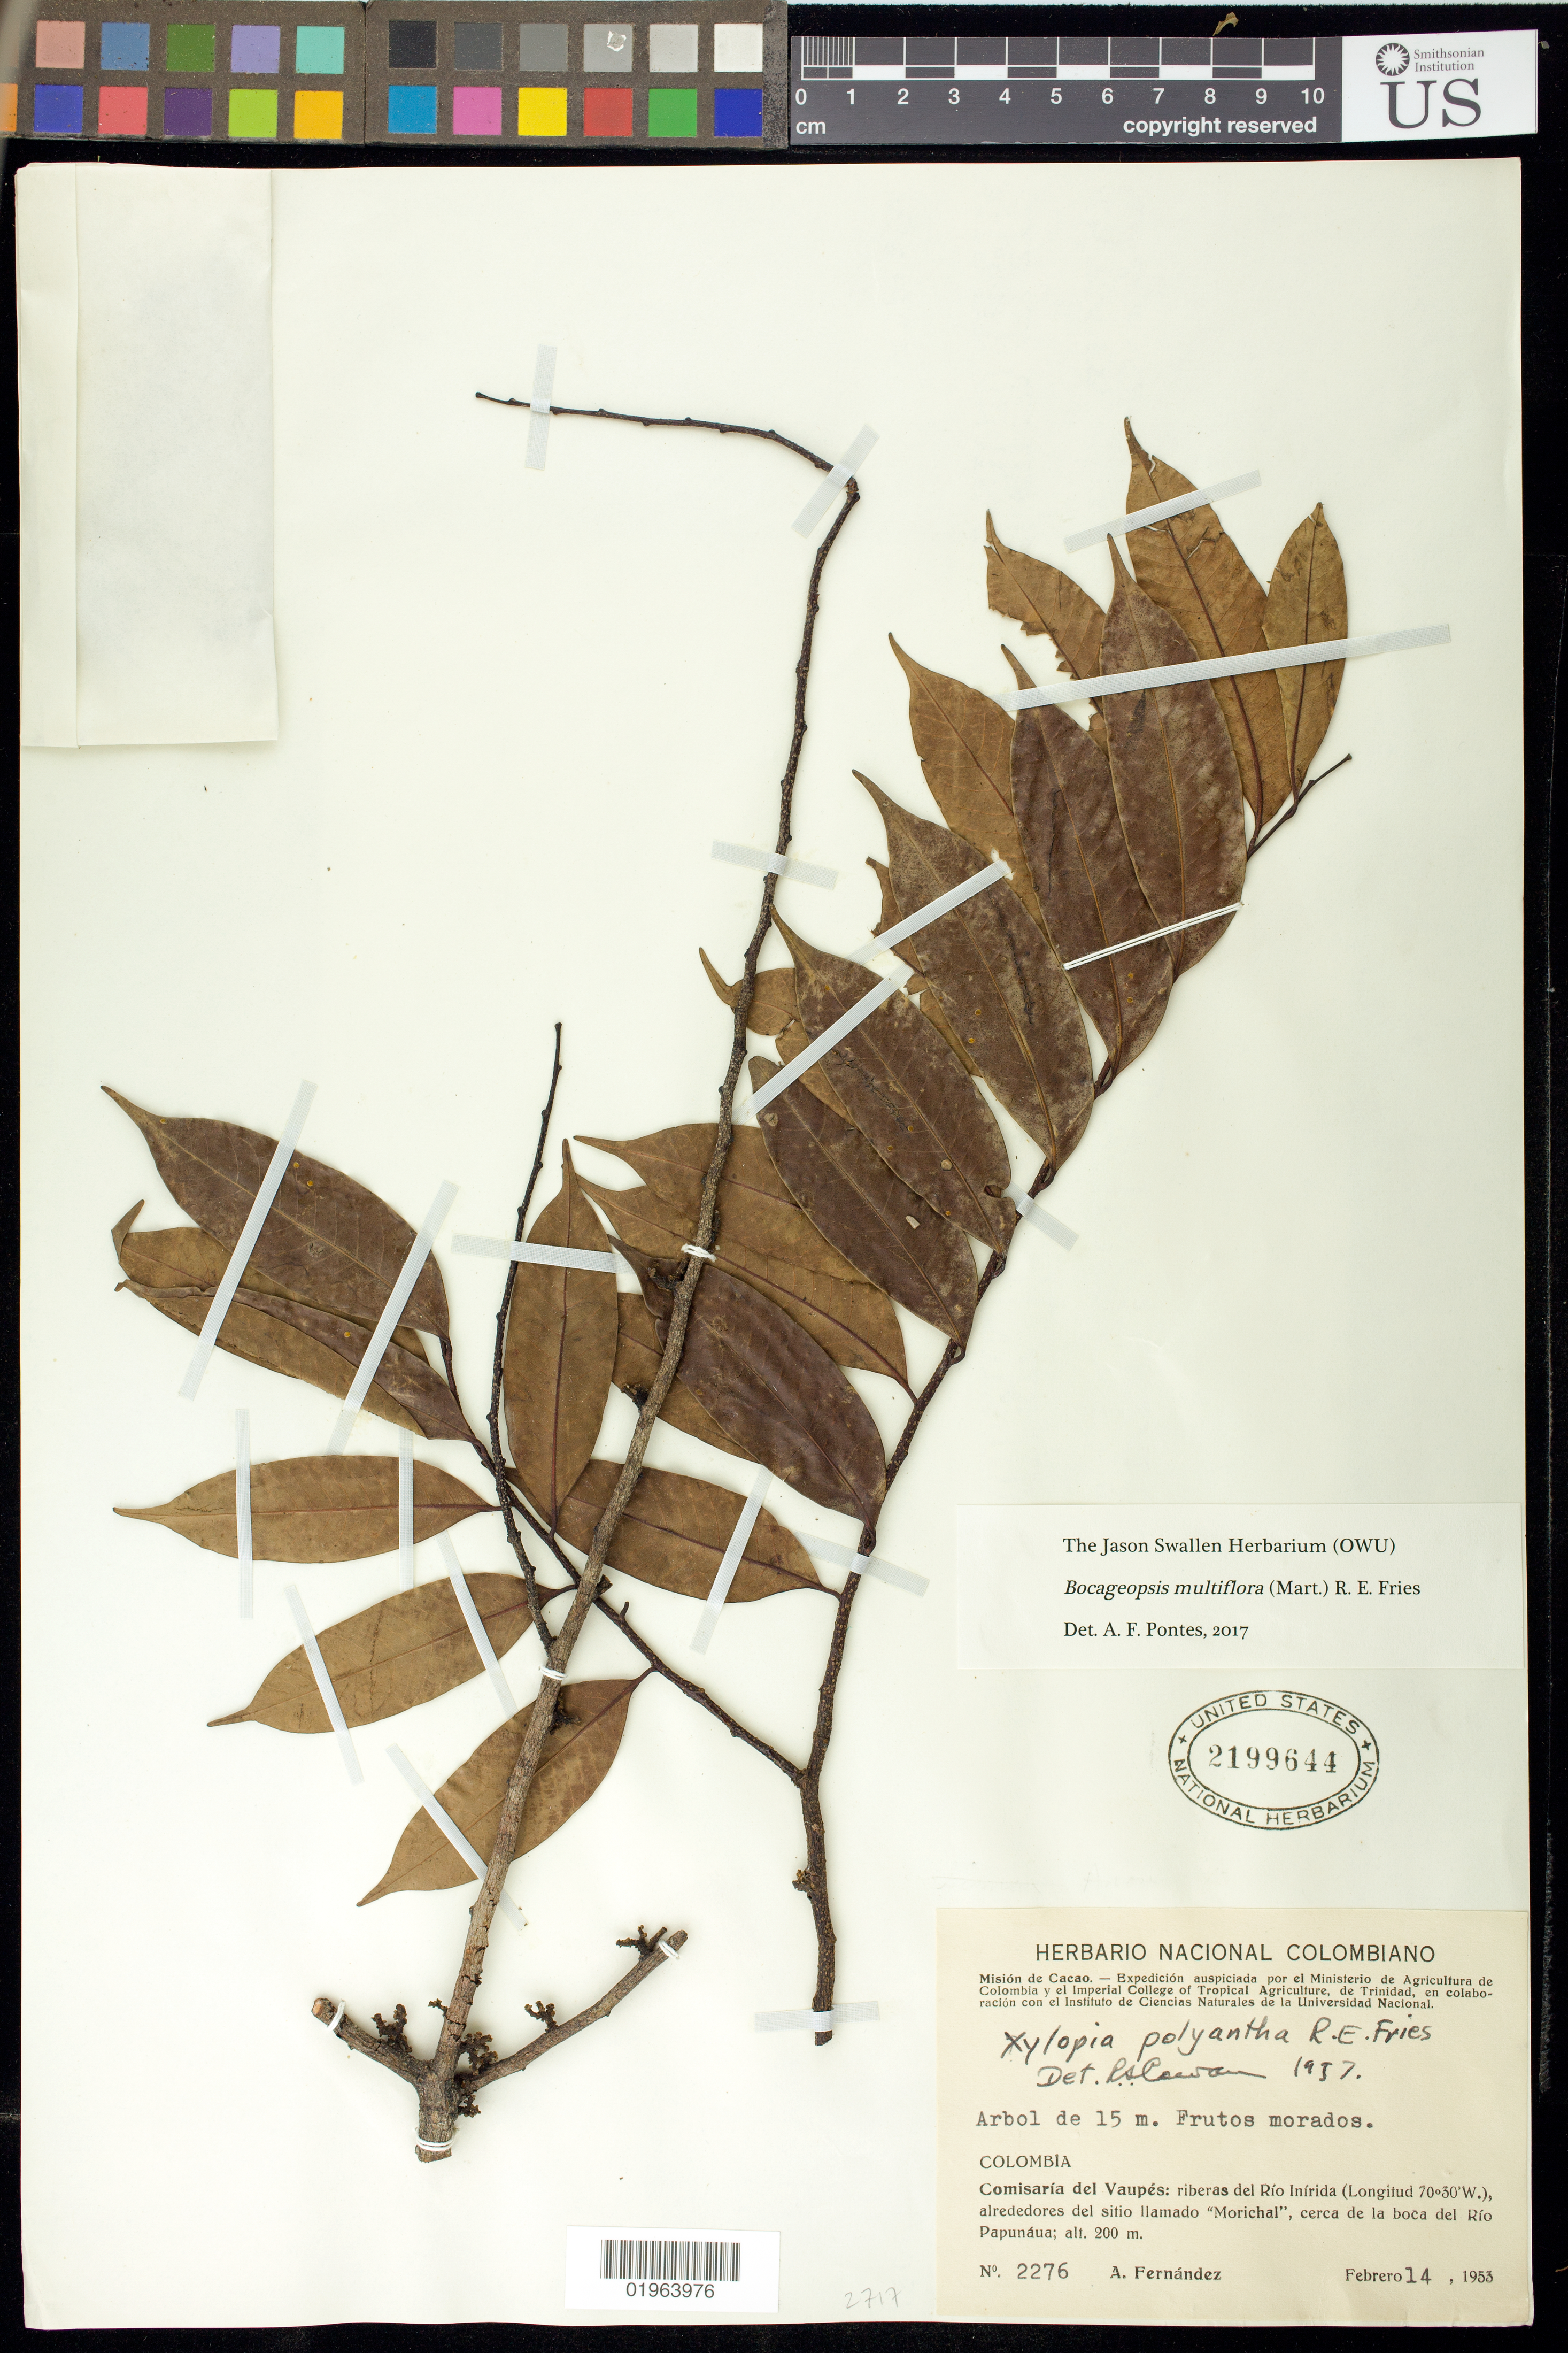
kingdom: Plantae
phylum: Tracheophyta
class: Magnoliopsida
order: Magnoliales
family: Annonaceae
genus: Bocageopsis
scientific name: Bocageopsis multiflora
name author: (Mart.) R.E. Fr.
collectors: A. Fernández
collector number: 2276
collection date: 1953-02-14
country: Colombia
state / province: Vaupés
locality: Comisaría del Vaupés; riberas del Río Inírida, alrededores del sitio llamado "Morichal", cerca de la boca del Río Papunáua.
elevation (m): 200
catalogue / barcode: US 2199644